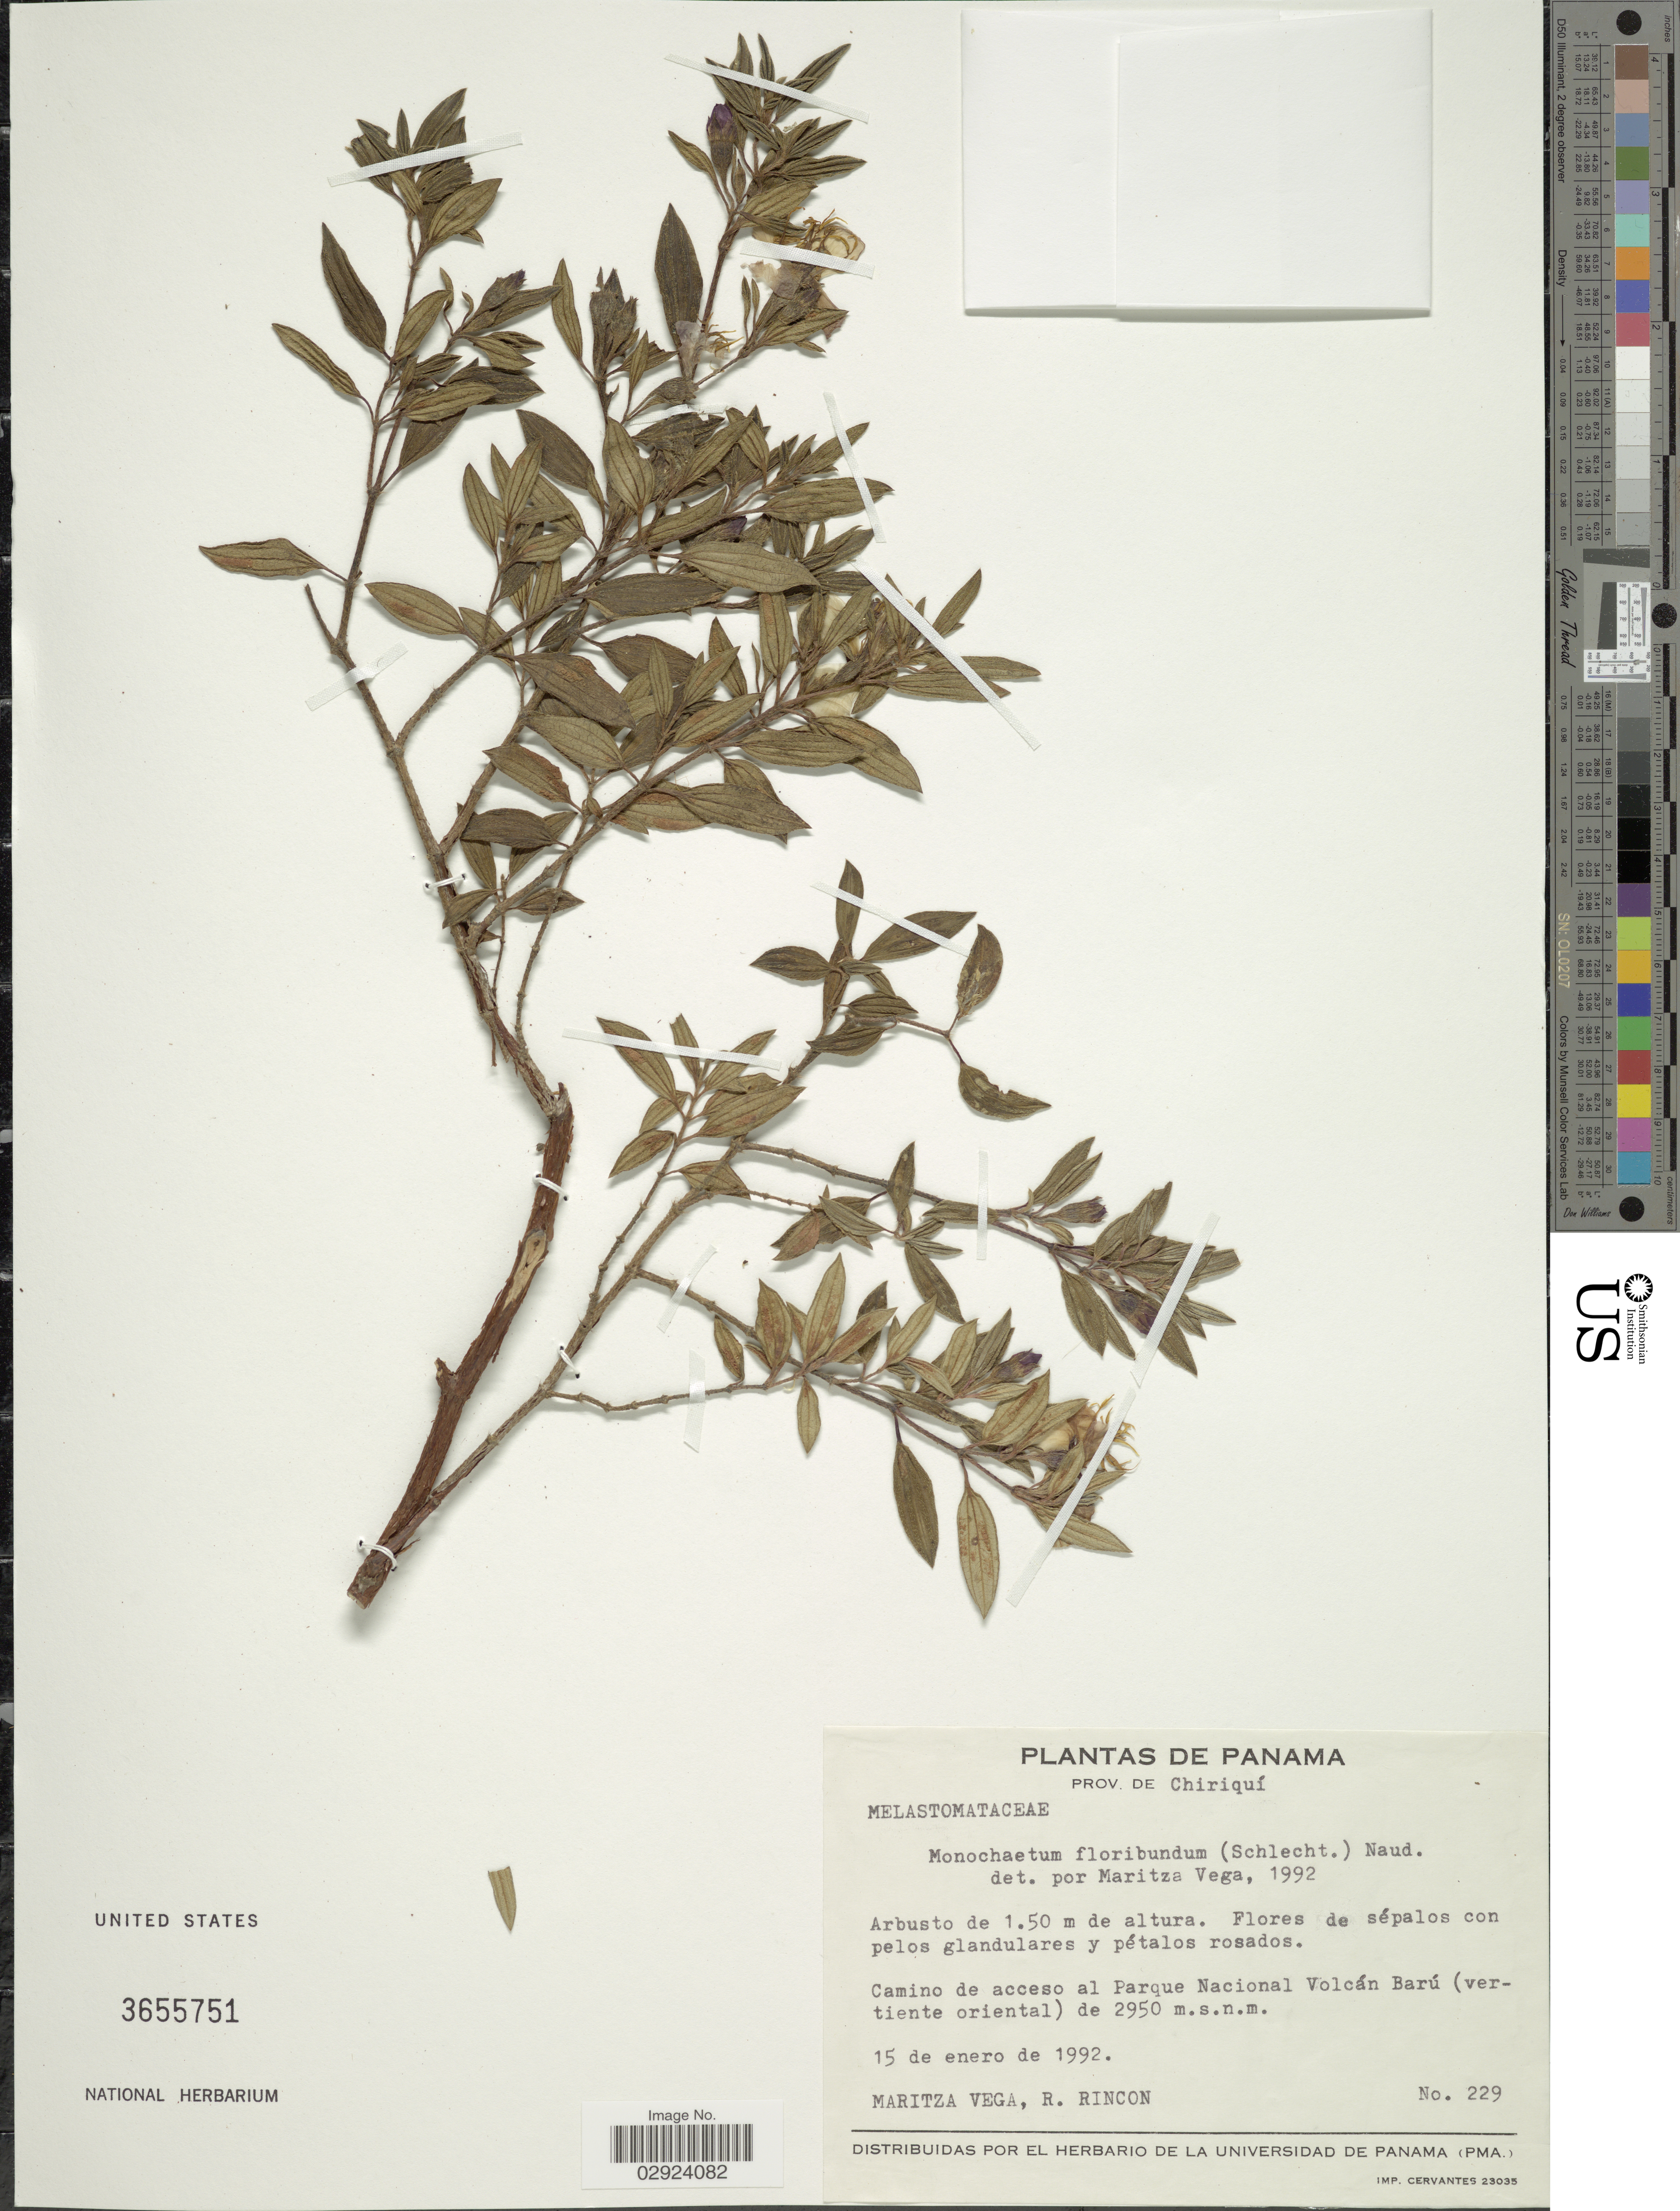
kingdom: Plantae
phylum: Tracheophyta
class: Magnoliopsida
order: Myrtales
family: Melastomataceae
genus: Monochaetum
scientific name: Monochaetum floribundum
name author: (Schltdl.) Naudin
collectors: M. Vega & R. Rincon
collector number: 229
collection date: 1992-01-15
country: Panama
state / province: Chiriqui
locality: Camino de acceso al Parque Nacional Volcán Barú (vertiente oriental).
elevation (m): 2950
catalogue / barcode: US 3655751